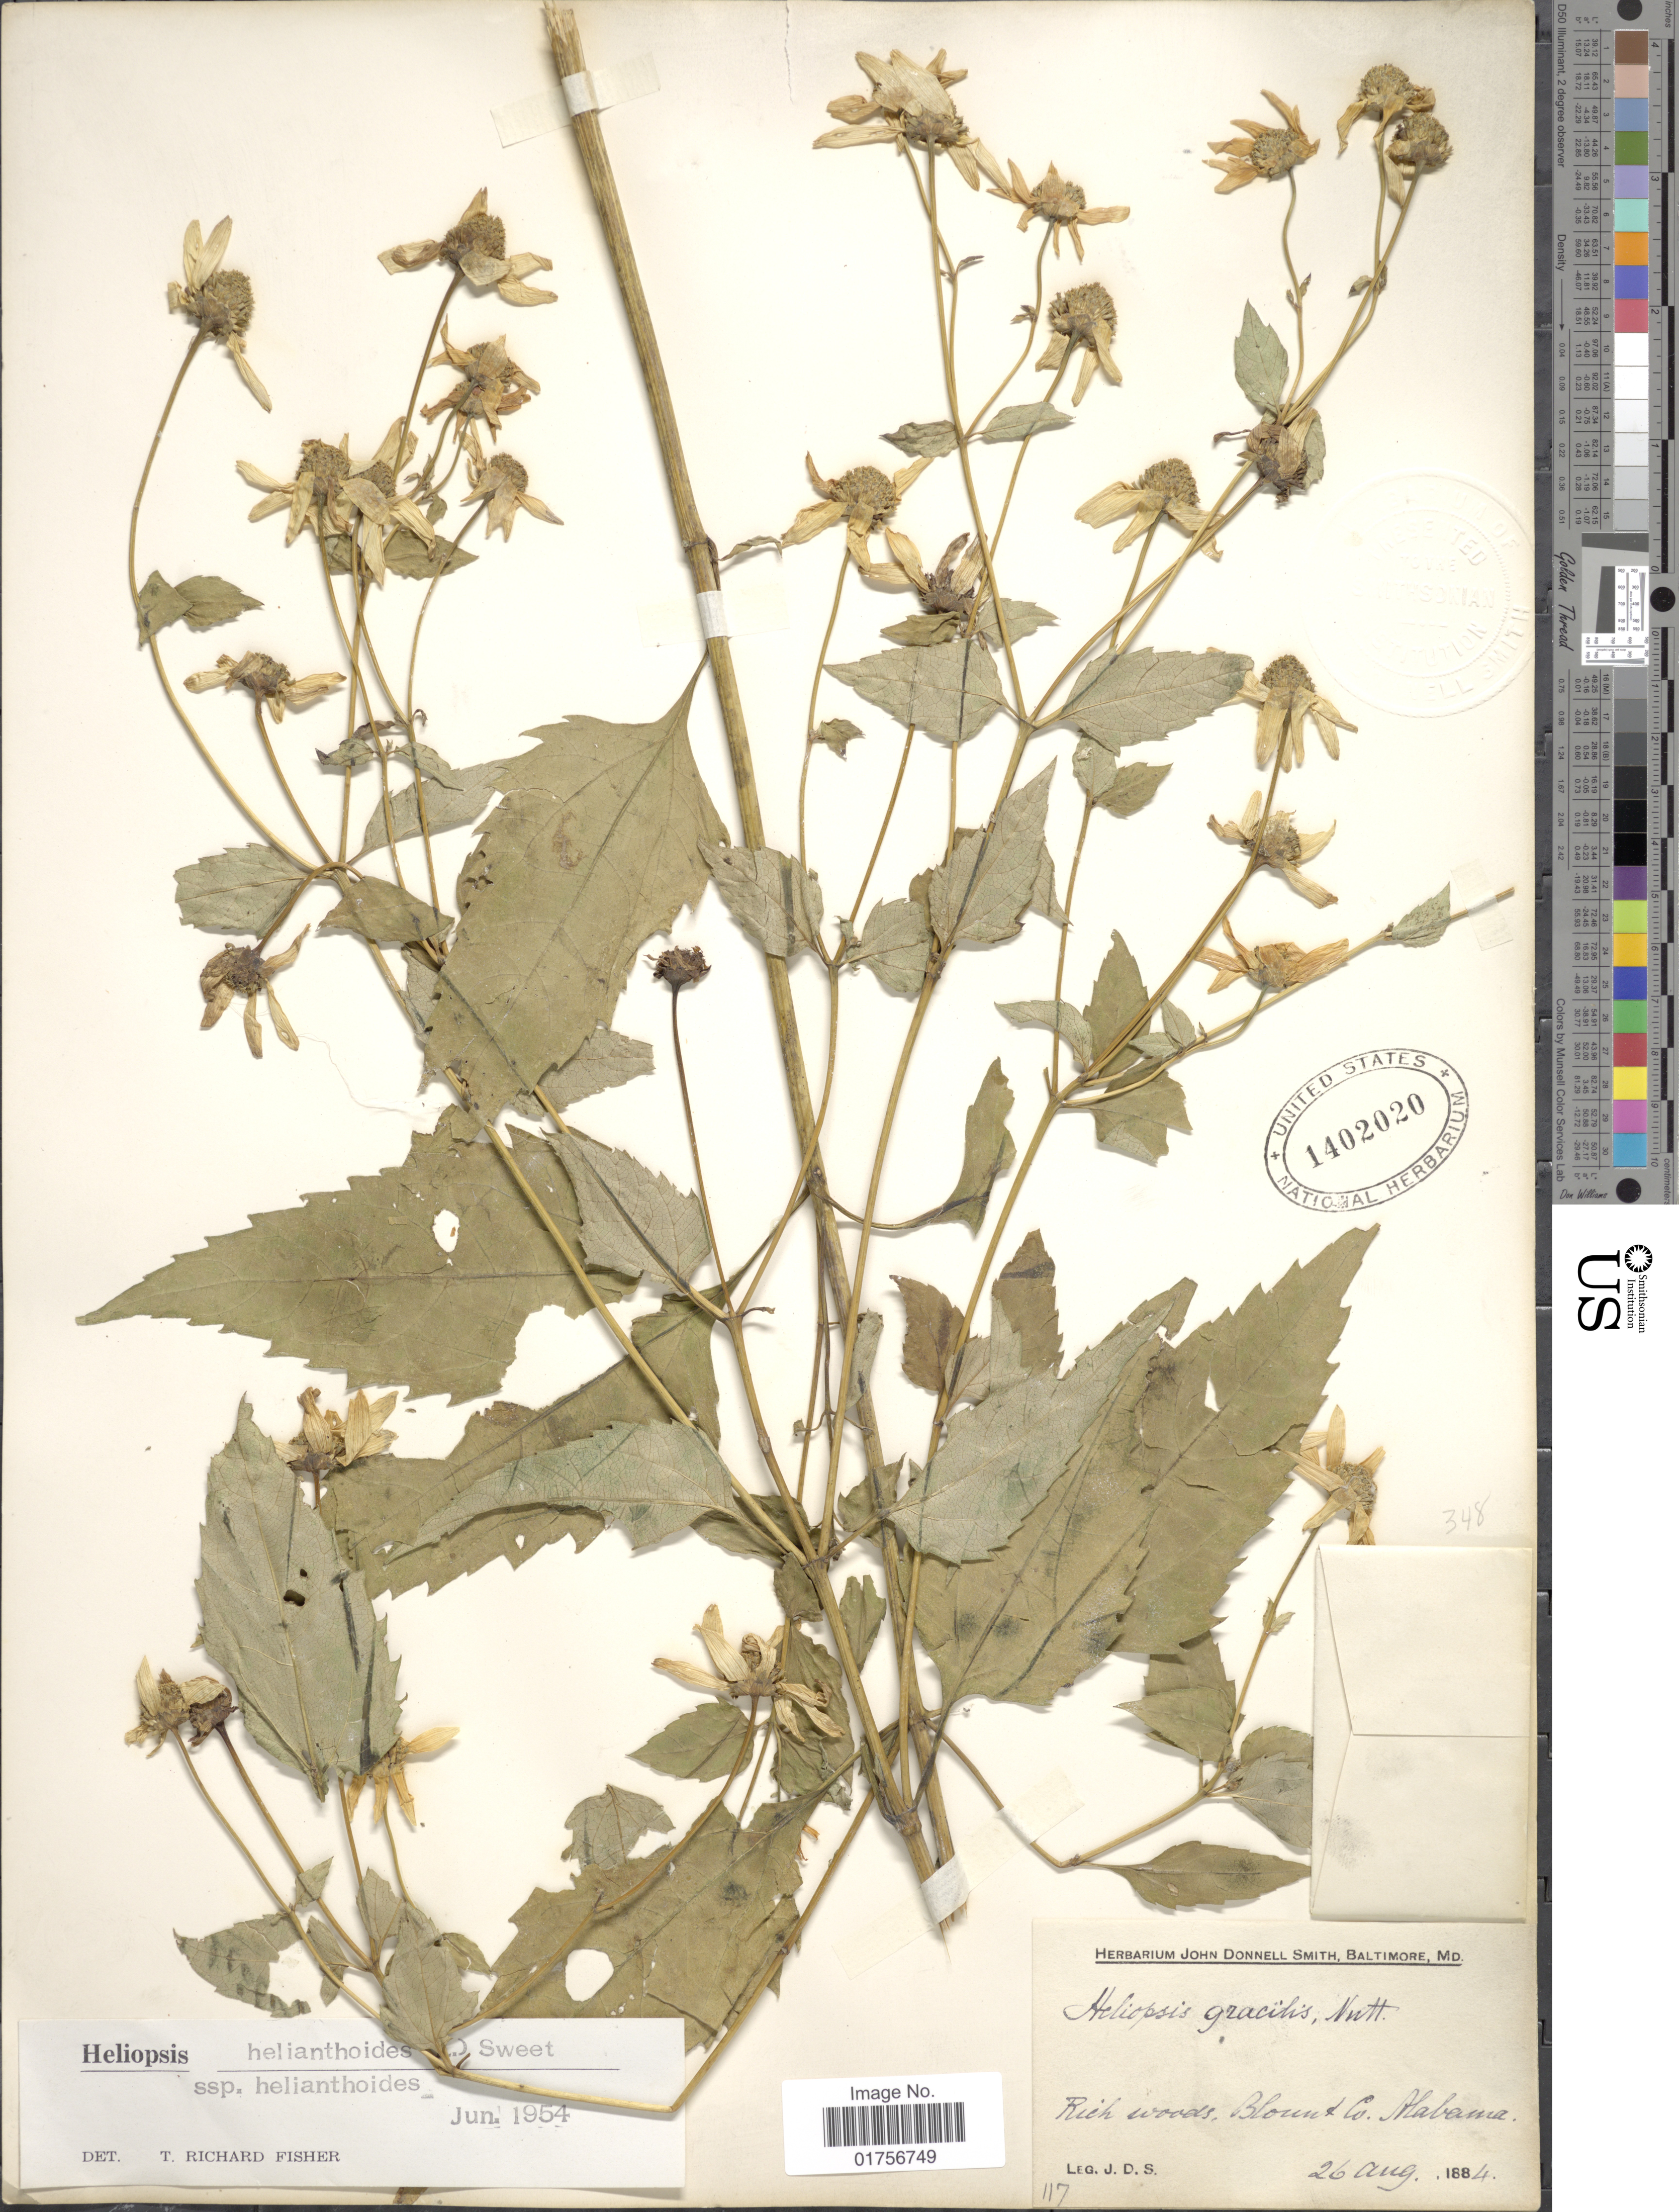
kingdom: Plantae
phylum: Tracheophyta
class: Magnoliopsida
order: Asterales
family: Asteraceae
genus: Heliopsis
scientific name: Heliopsis helianthoides subsp. helianthoides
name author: (L.) Sweet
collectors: J. Donnell Smith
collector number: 117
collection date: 1884-08-26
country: United States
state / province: Alabama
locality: Rich woods, Bloundt Co., Alabama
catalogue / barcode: US 1402020